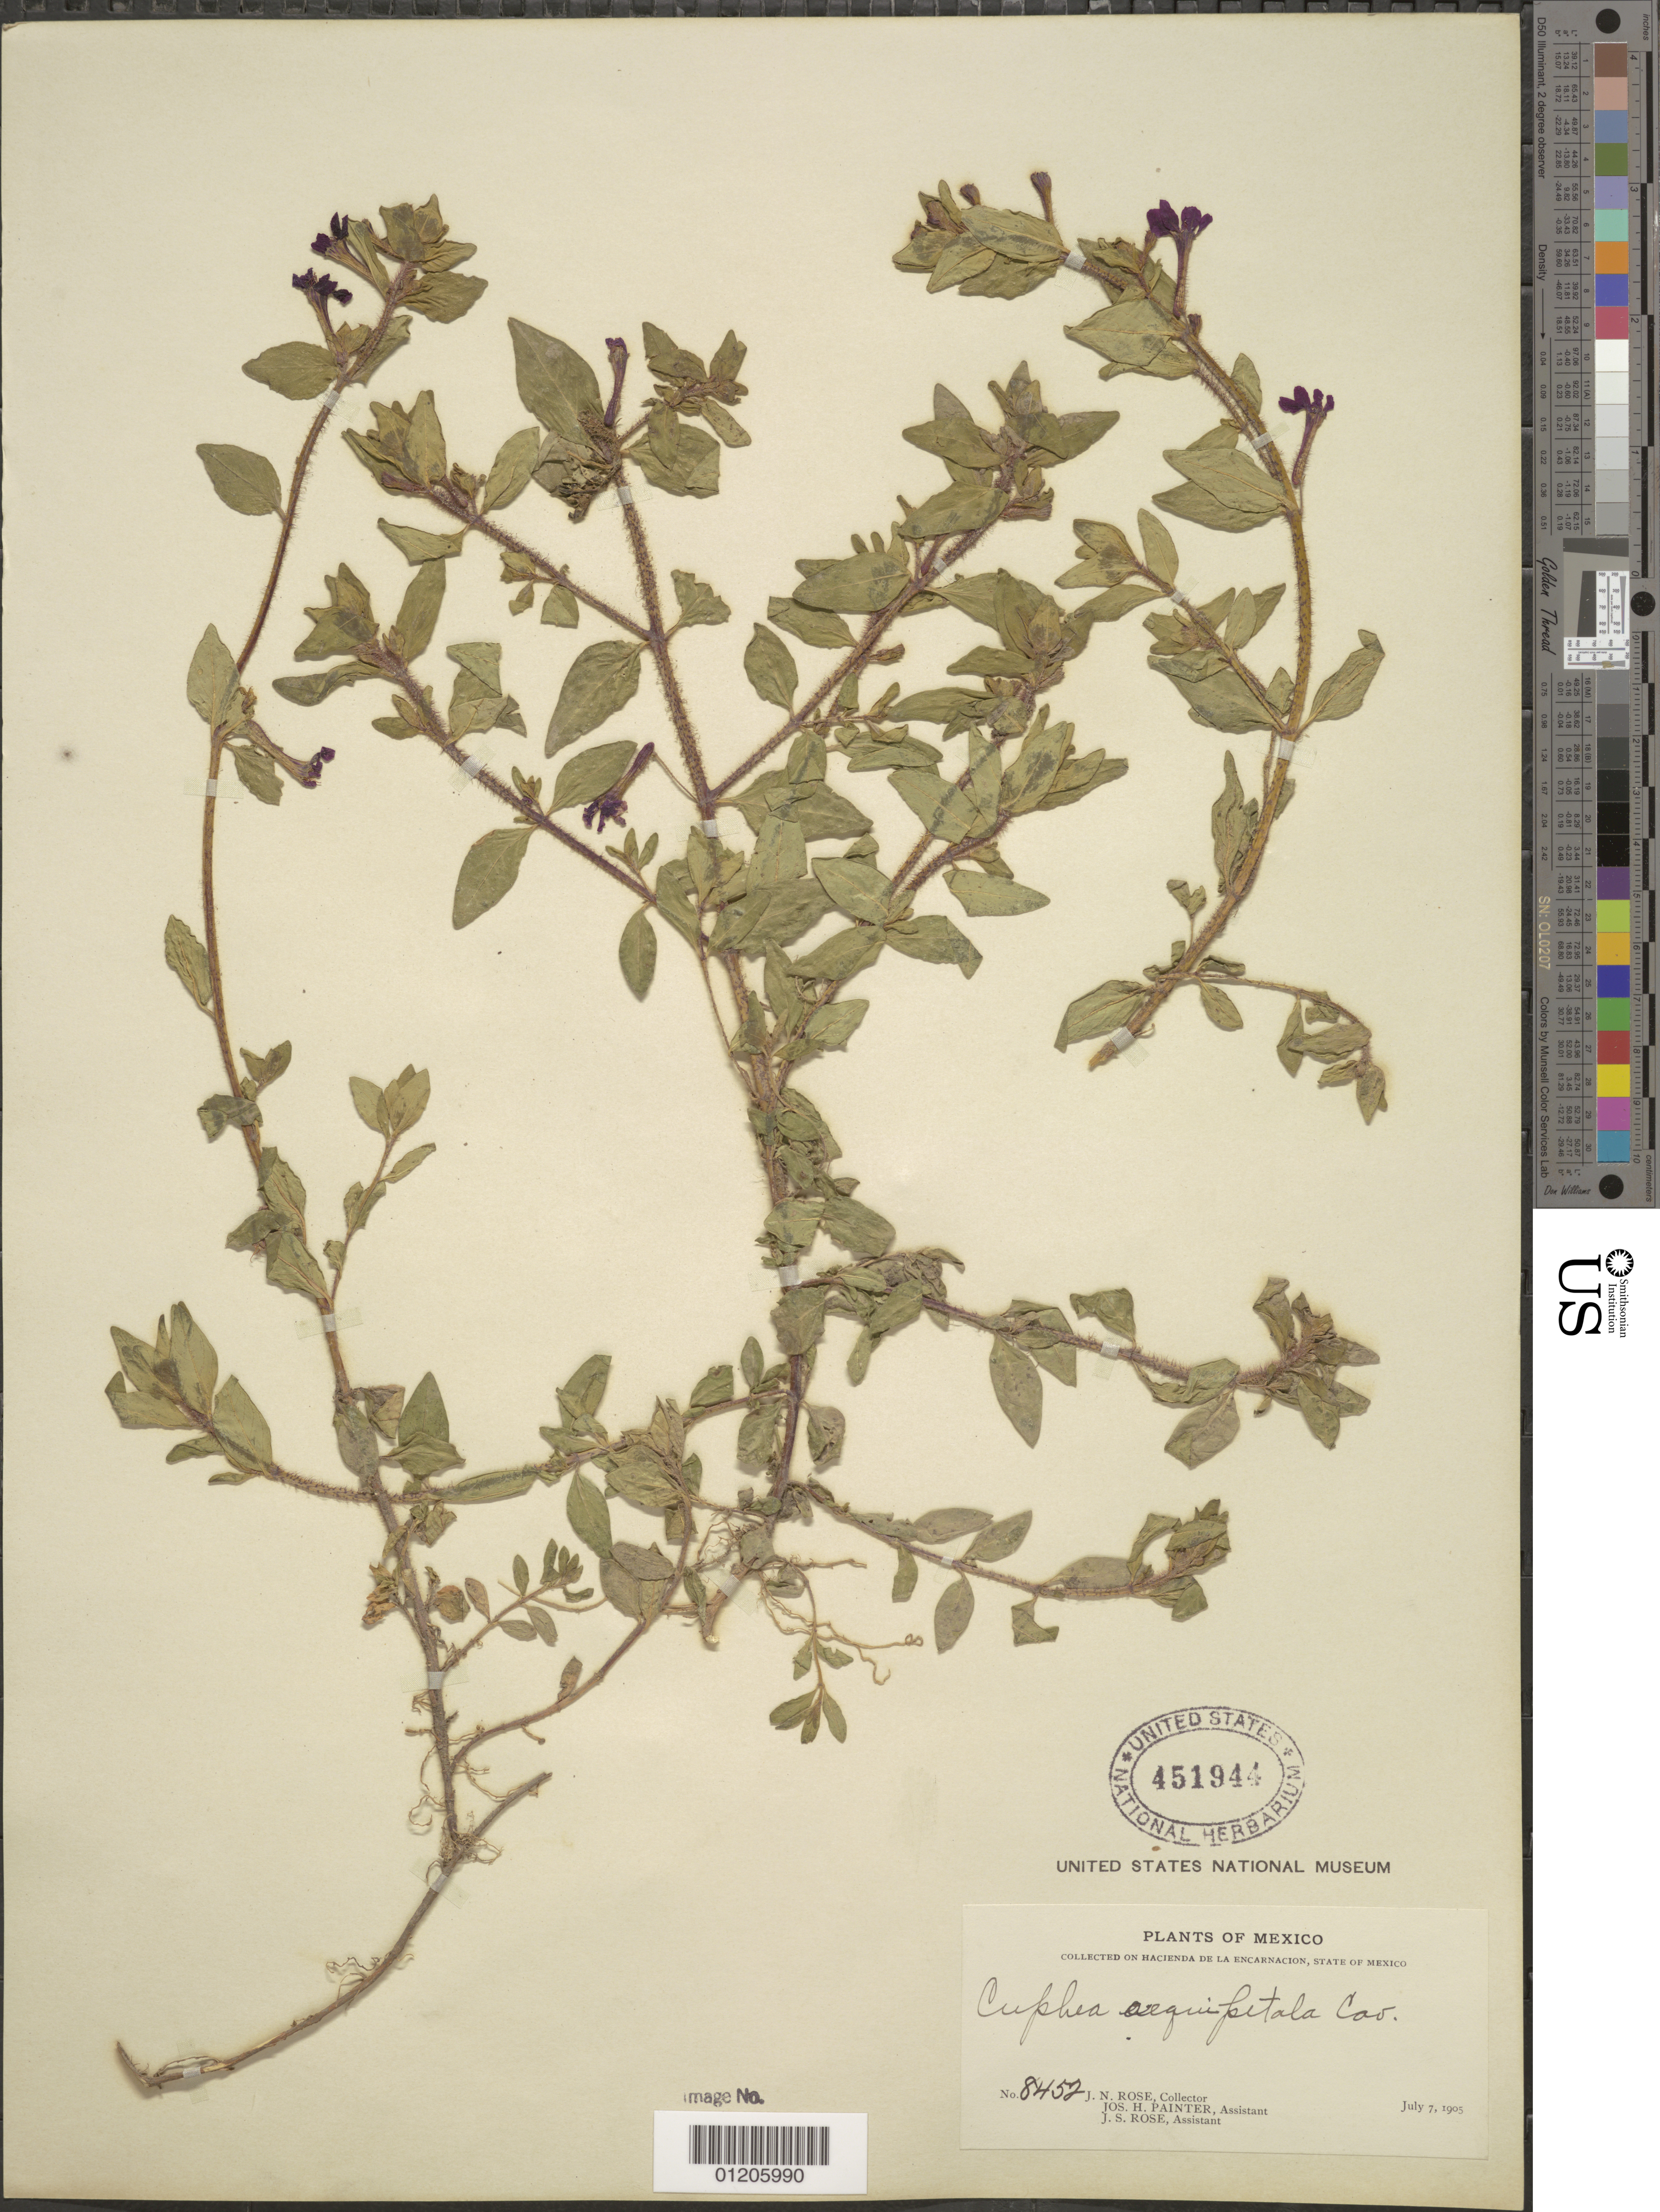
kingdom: Plantae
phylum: Tracheophyta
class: Magnoliopsida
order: Myrtales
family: Lythraceae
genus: Cuphea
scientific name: Cuphea aequipetala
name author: Cav.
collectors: J. N. Rose, J. H. Painter & J. S. Rose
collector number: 8452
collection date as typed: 07 Jul 1905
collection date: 1905-07-07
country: Mexico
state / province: México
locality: Hacienda de la Encarnación, State of Mexico.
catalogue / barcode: US 451944